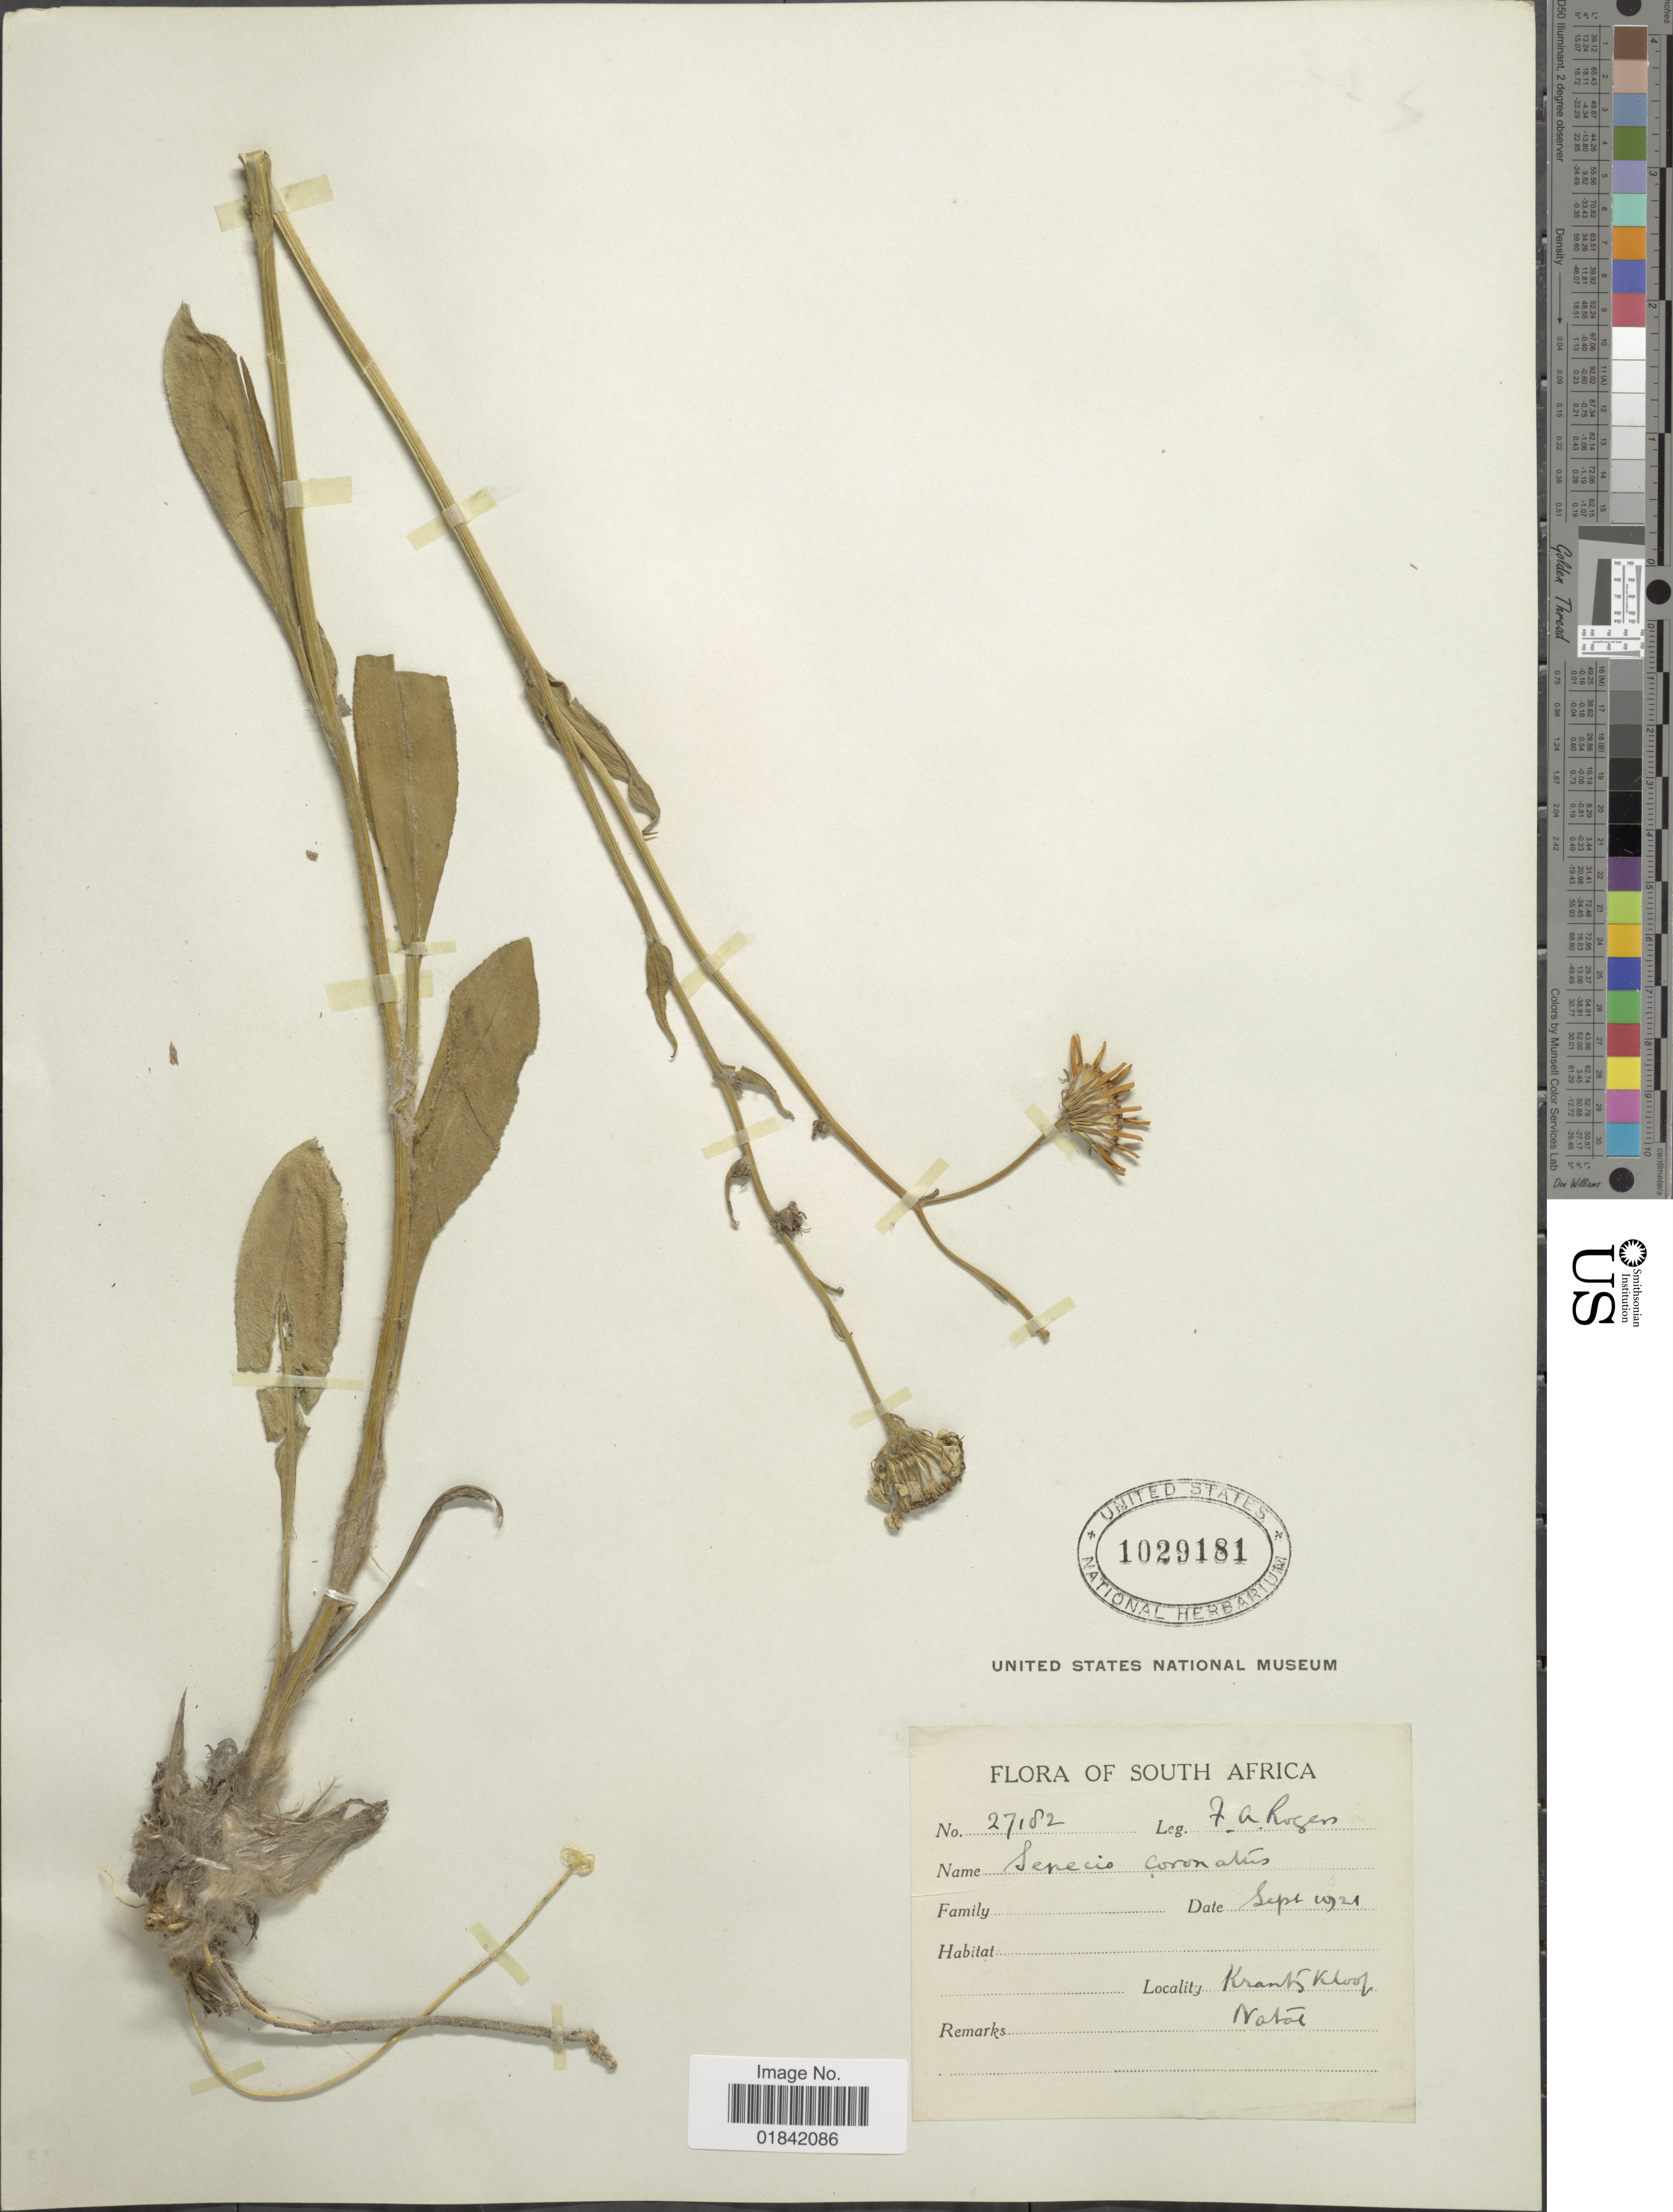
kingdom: Plantae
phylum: Tracheophyta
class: Magnoliopsida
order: Asterales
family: Asteraceae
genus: Senecio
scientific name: Senecio coronatus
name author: (Thunb.) Harv.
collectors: F. A. Rogers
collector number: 27182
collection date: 1921-09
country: South Africa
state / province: KwaZulu-Natal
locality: Krantz Kloof, Natal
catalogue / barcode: US 1029181